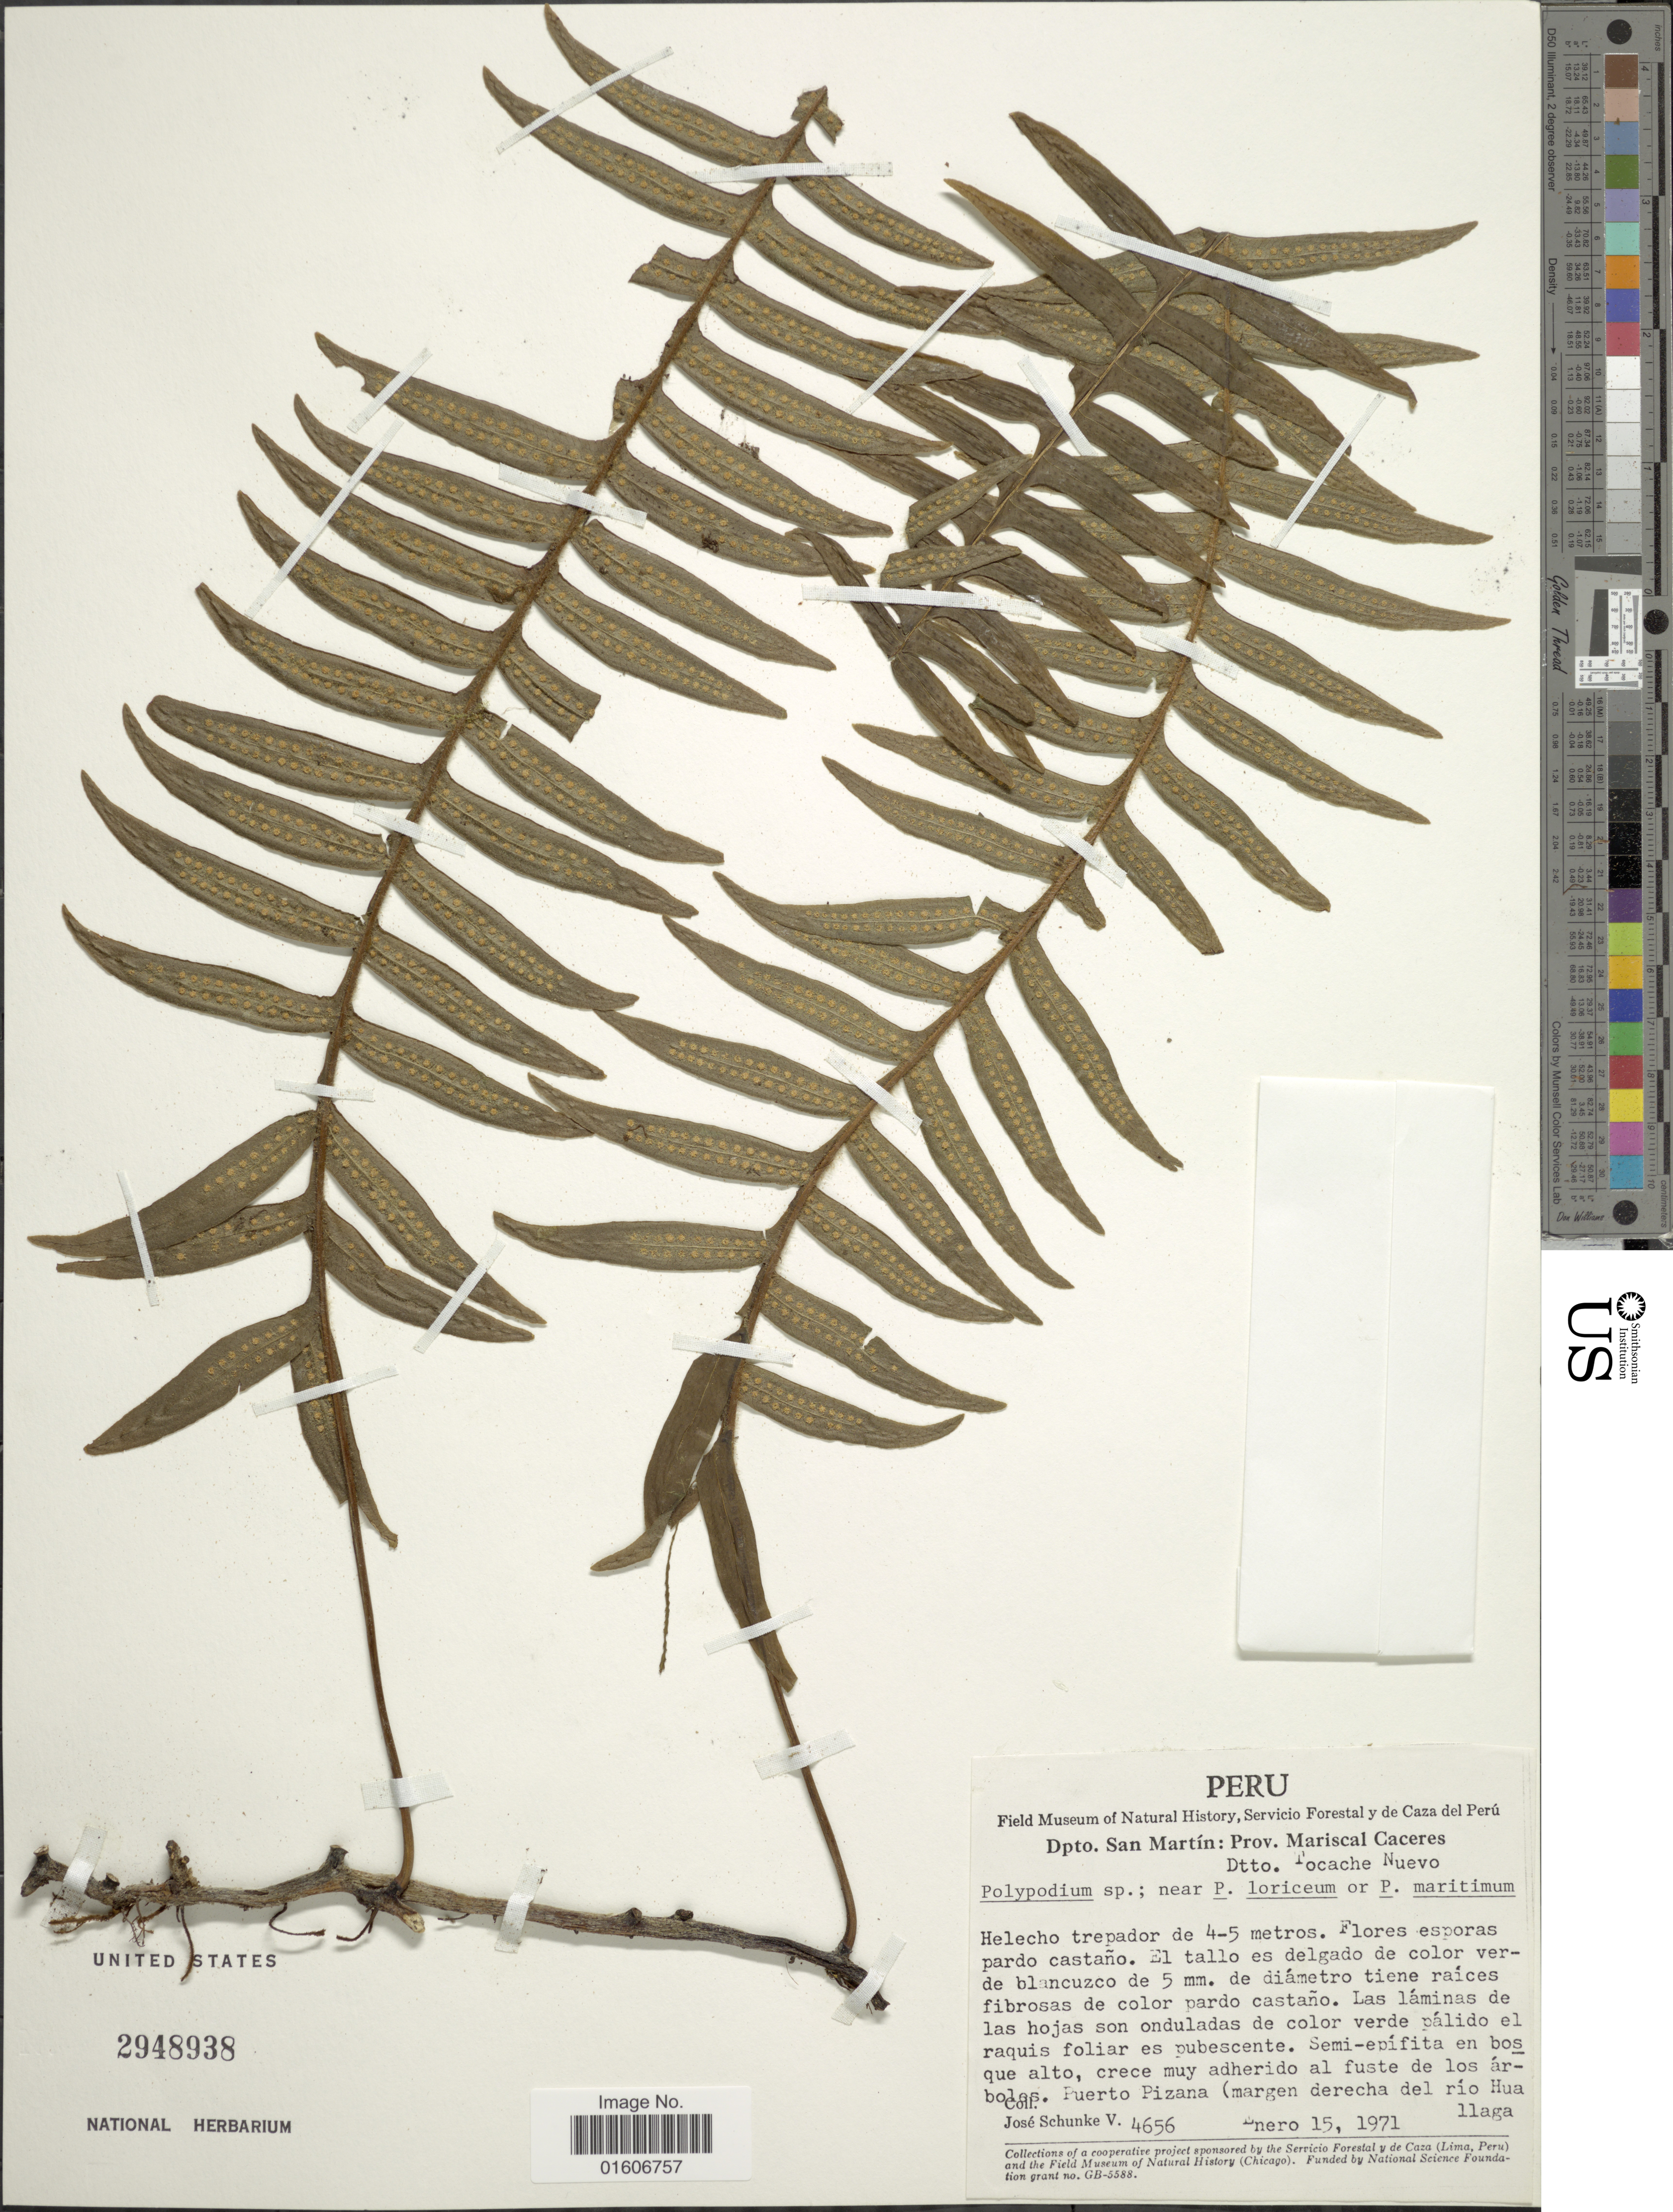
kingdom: Plantae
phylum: Tracheophyta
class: Polypodiopsida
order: Polypodiales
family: Polypodiaceae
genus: Serpocaulon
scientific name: Serpocaulon loriceum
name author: (L.) A.R. Sm.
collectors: J. Schunke Vigo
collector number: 4656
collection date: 1971-01-15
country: Peru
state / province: San Martín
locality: Dpto San Martín: Prov. Mariscal Caceres Dtto Tocache Nuevo. Puerto Pizana (margen derecha del río Huallaga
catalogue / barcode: US 2948938